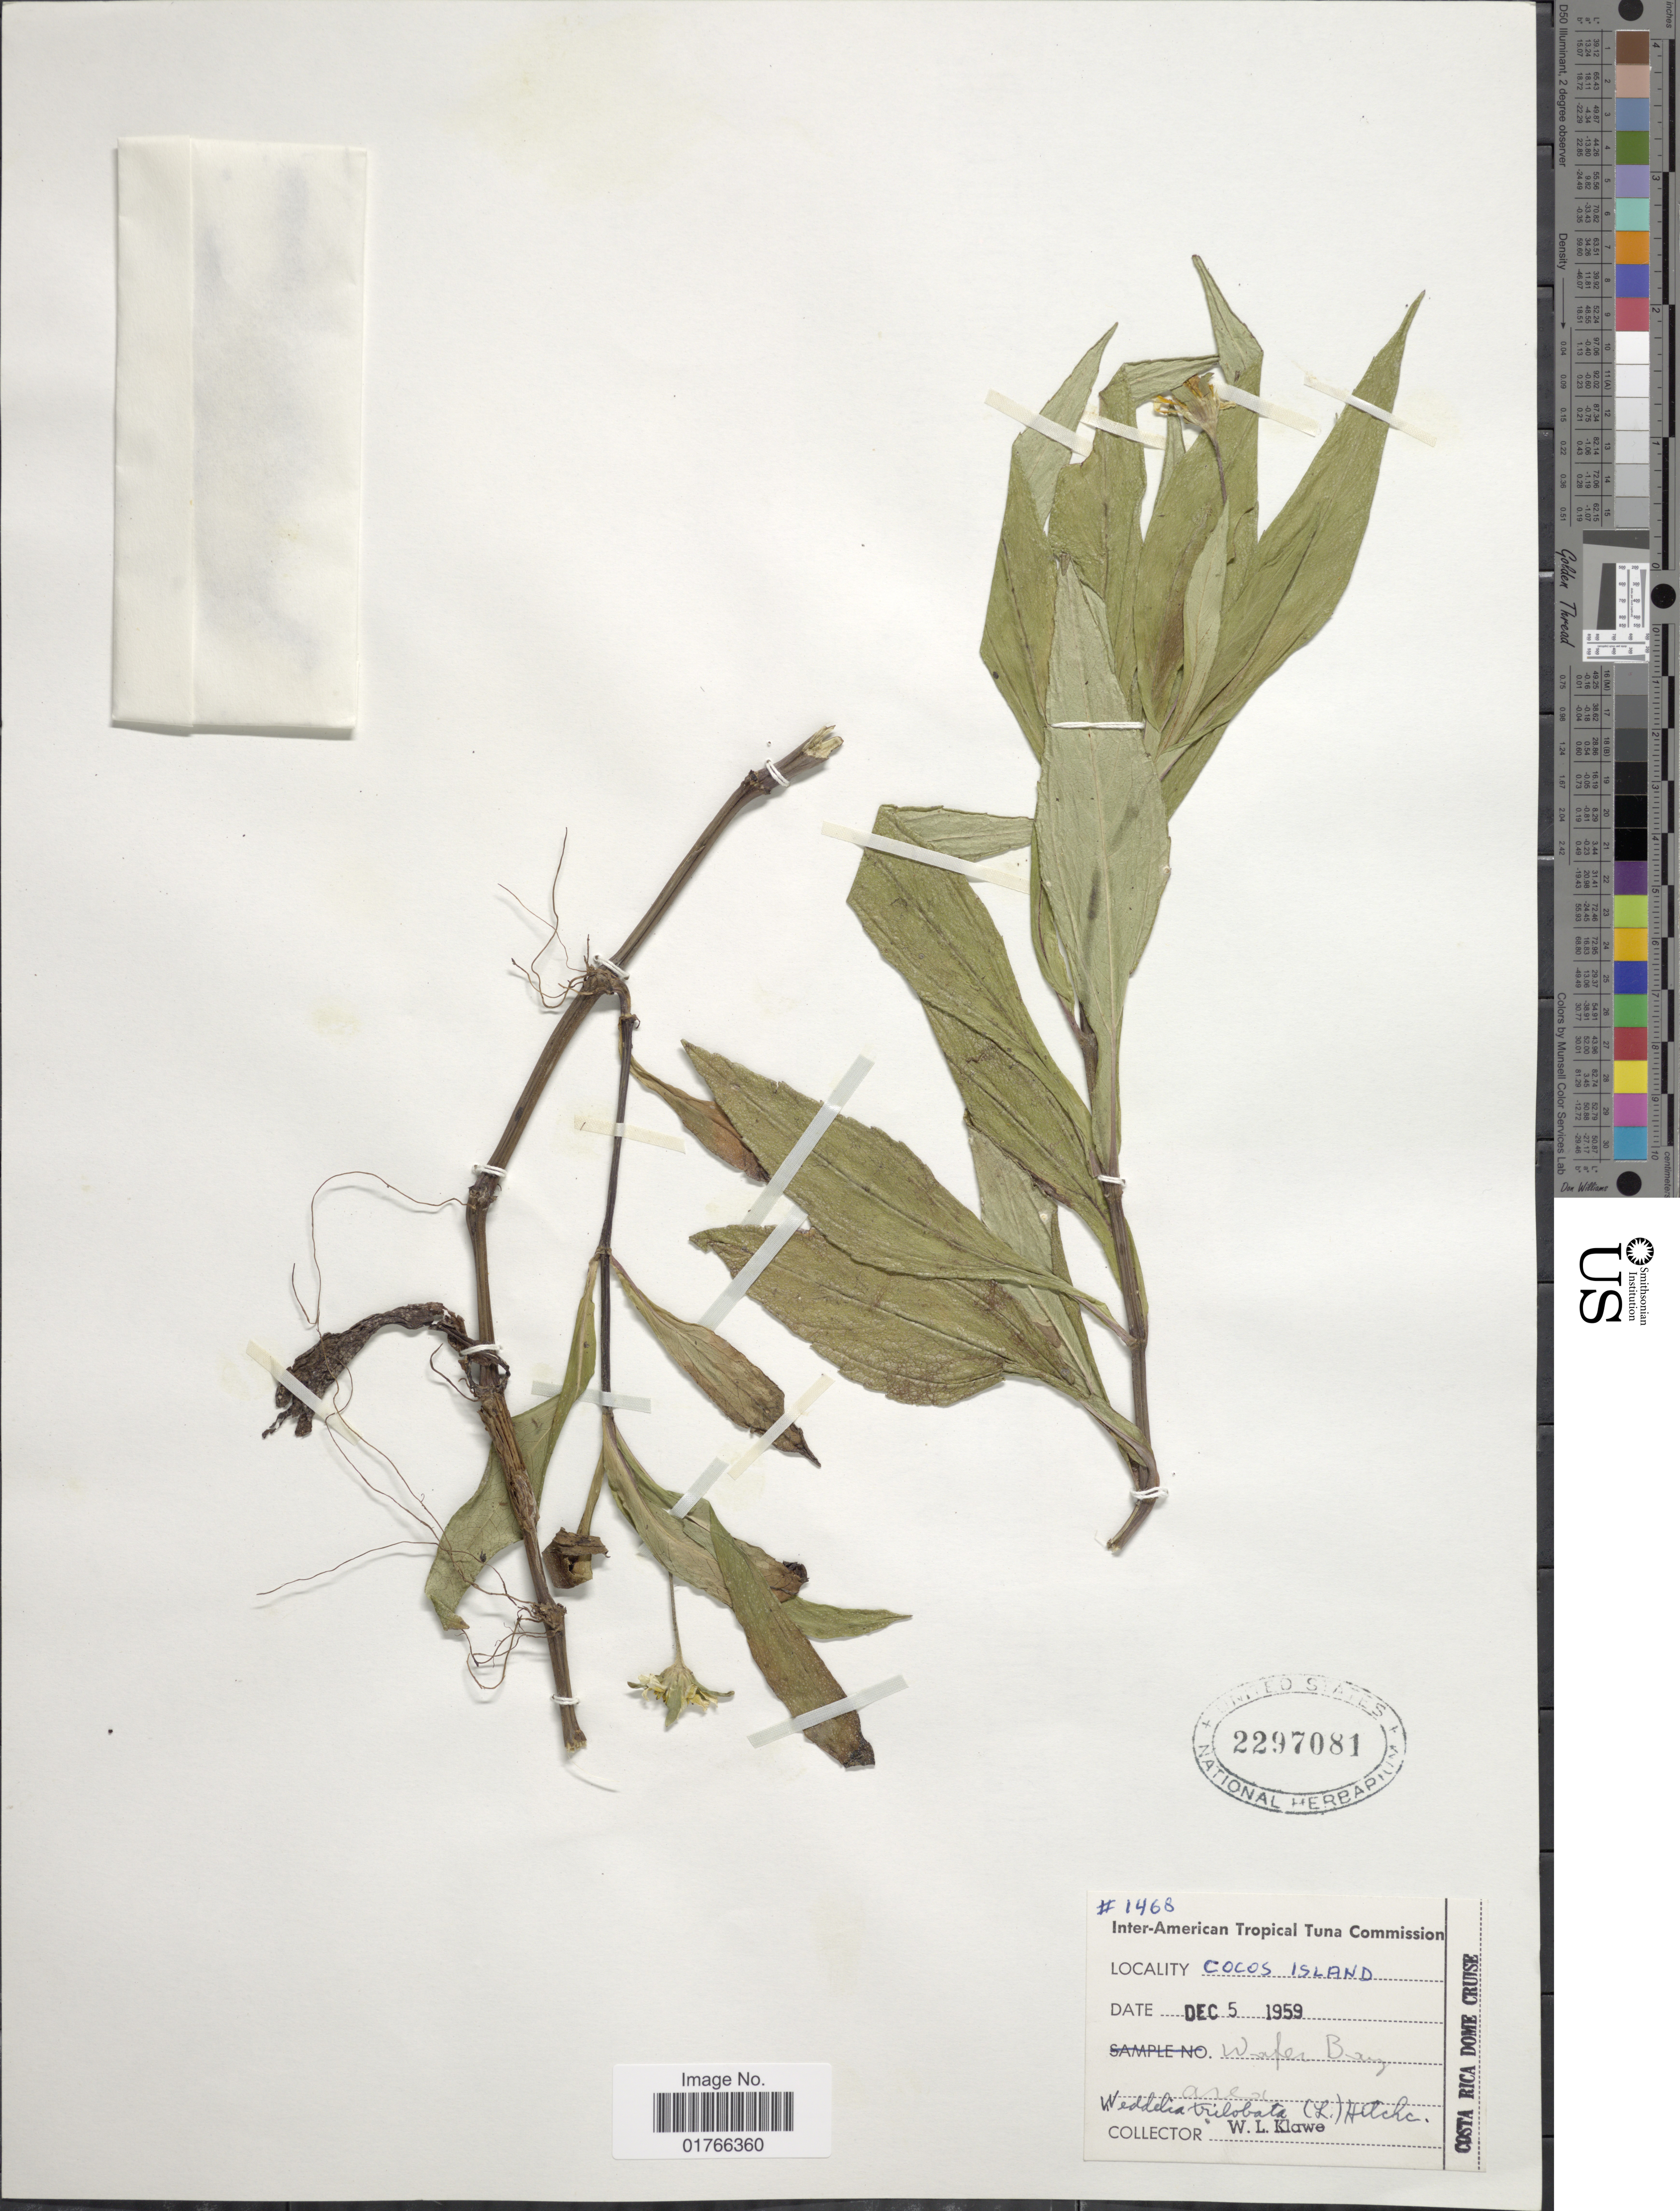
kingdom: Plantae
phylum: Tracheophyta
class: Magnoliopsida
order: Asterales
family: Asteraceae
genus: Sphagneticola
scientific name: Sphagneticola trilobata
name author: (L.) Pruski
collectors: W. Klawe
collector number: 1468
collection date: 1959-12-05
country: Australia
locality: Cocos Island, Water Bay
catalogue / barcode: US 2297081